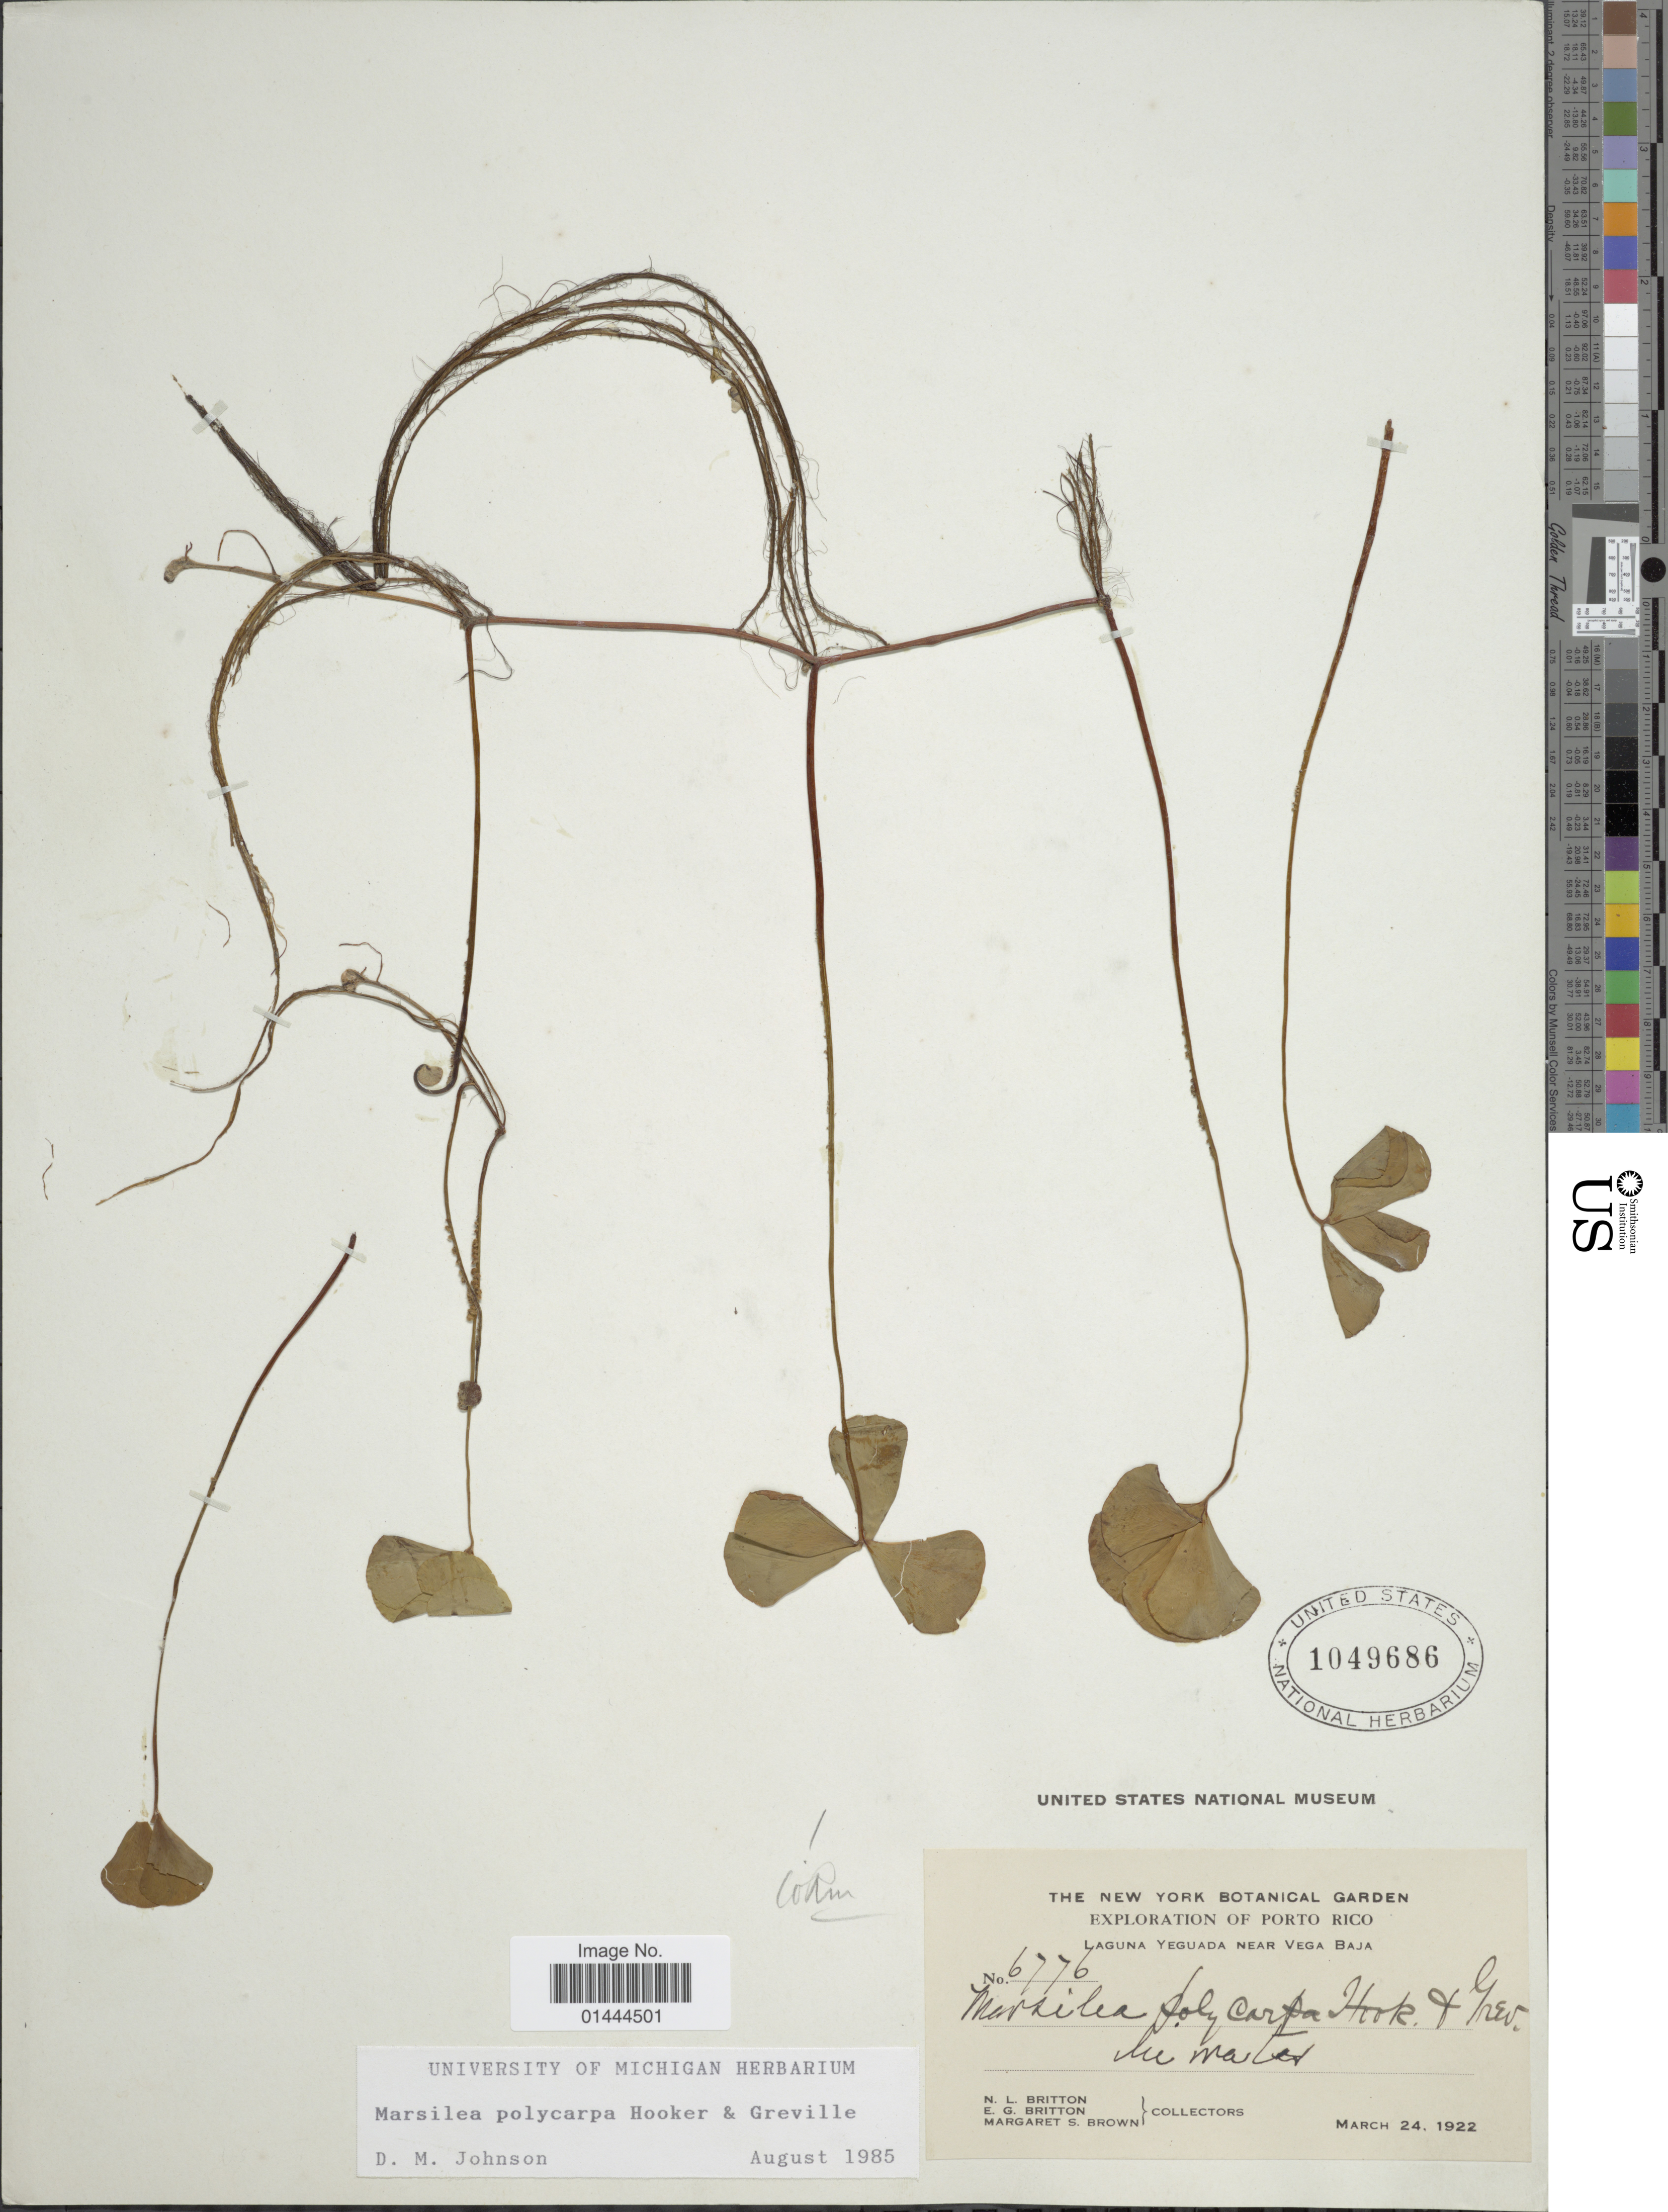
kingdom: Plantae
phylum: Tracheophyta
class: Polypodiopsida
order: Salviniales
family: Marsileaceae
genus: Marsilea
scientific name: Marsilea polycarpa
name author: Hook. & Grev.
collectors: N. Britton, E. G. Britton & M. S. Brown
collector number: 6776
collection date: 1922-03-24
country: Puerto Rico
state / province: Vega Baja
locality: Porto Alegre, Laguna Yeguada near Vega Baja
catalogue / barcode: US 1049686